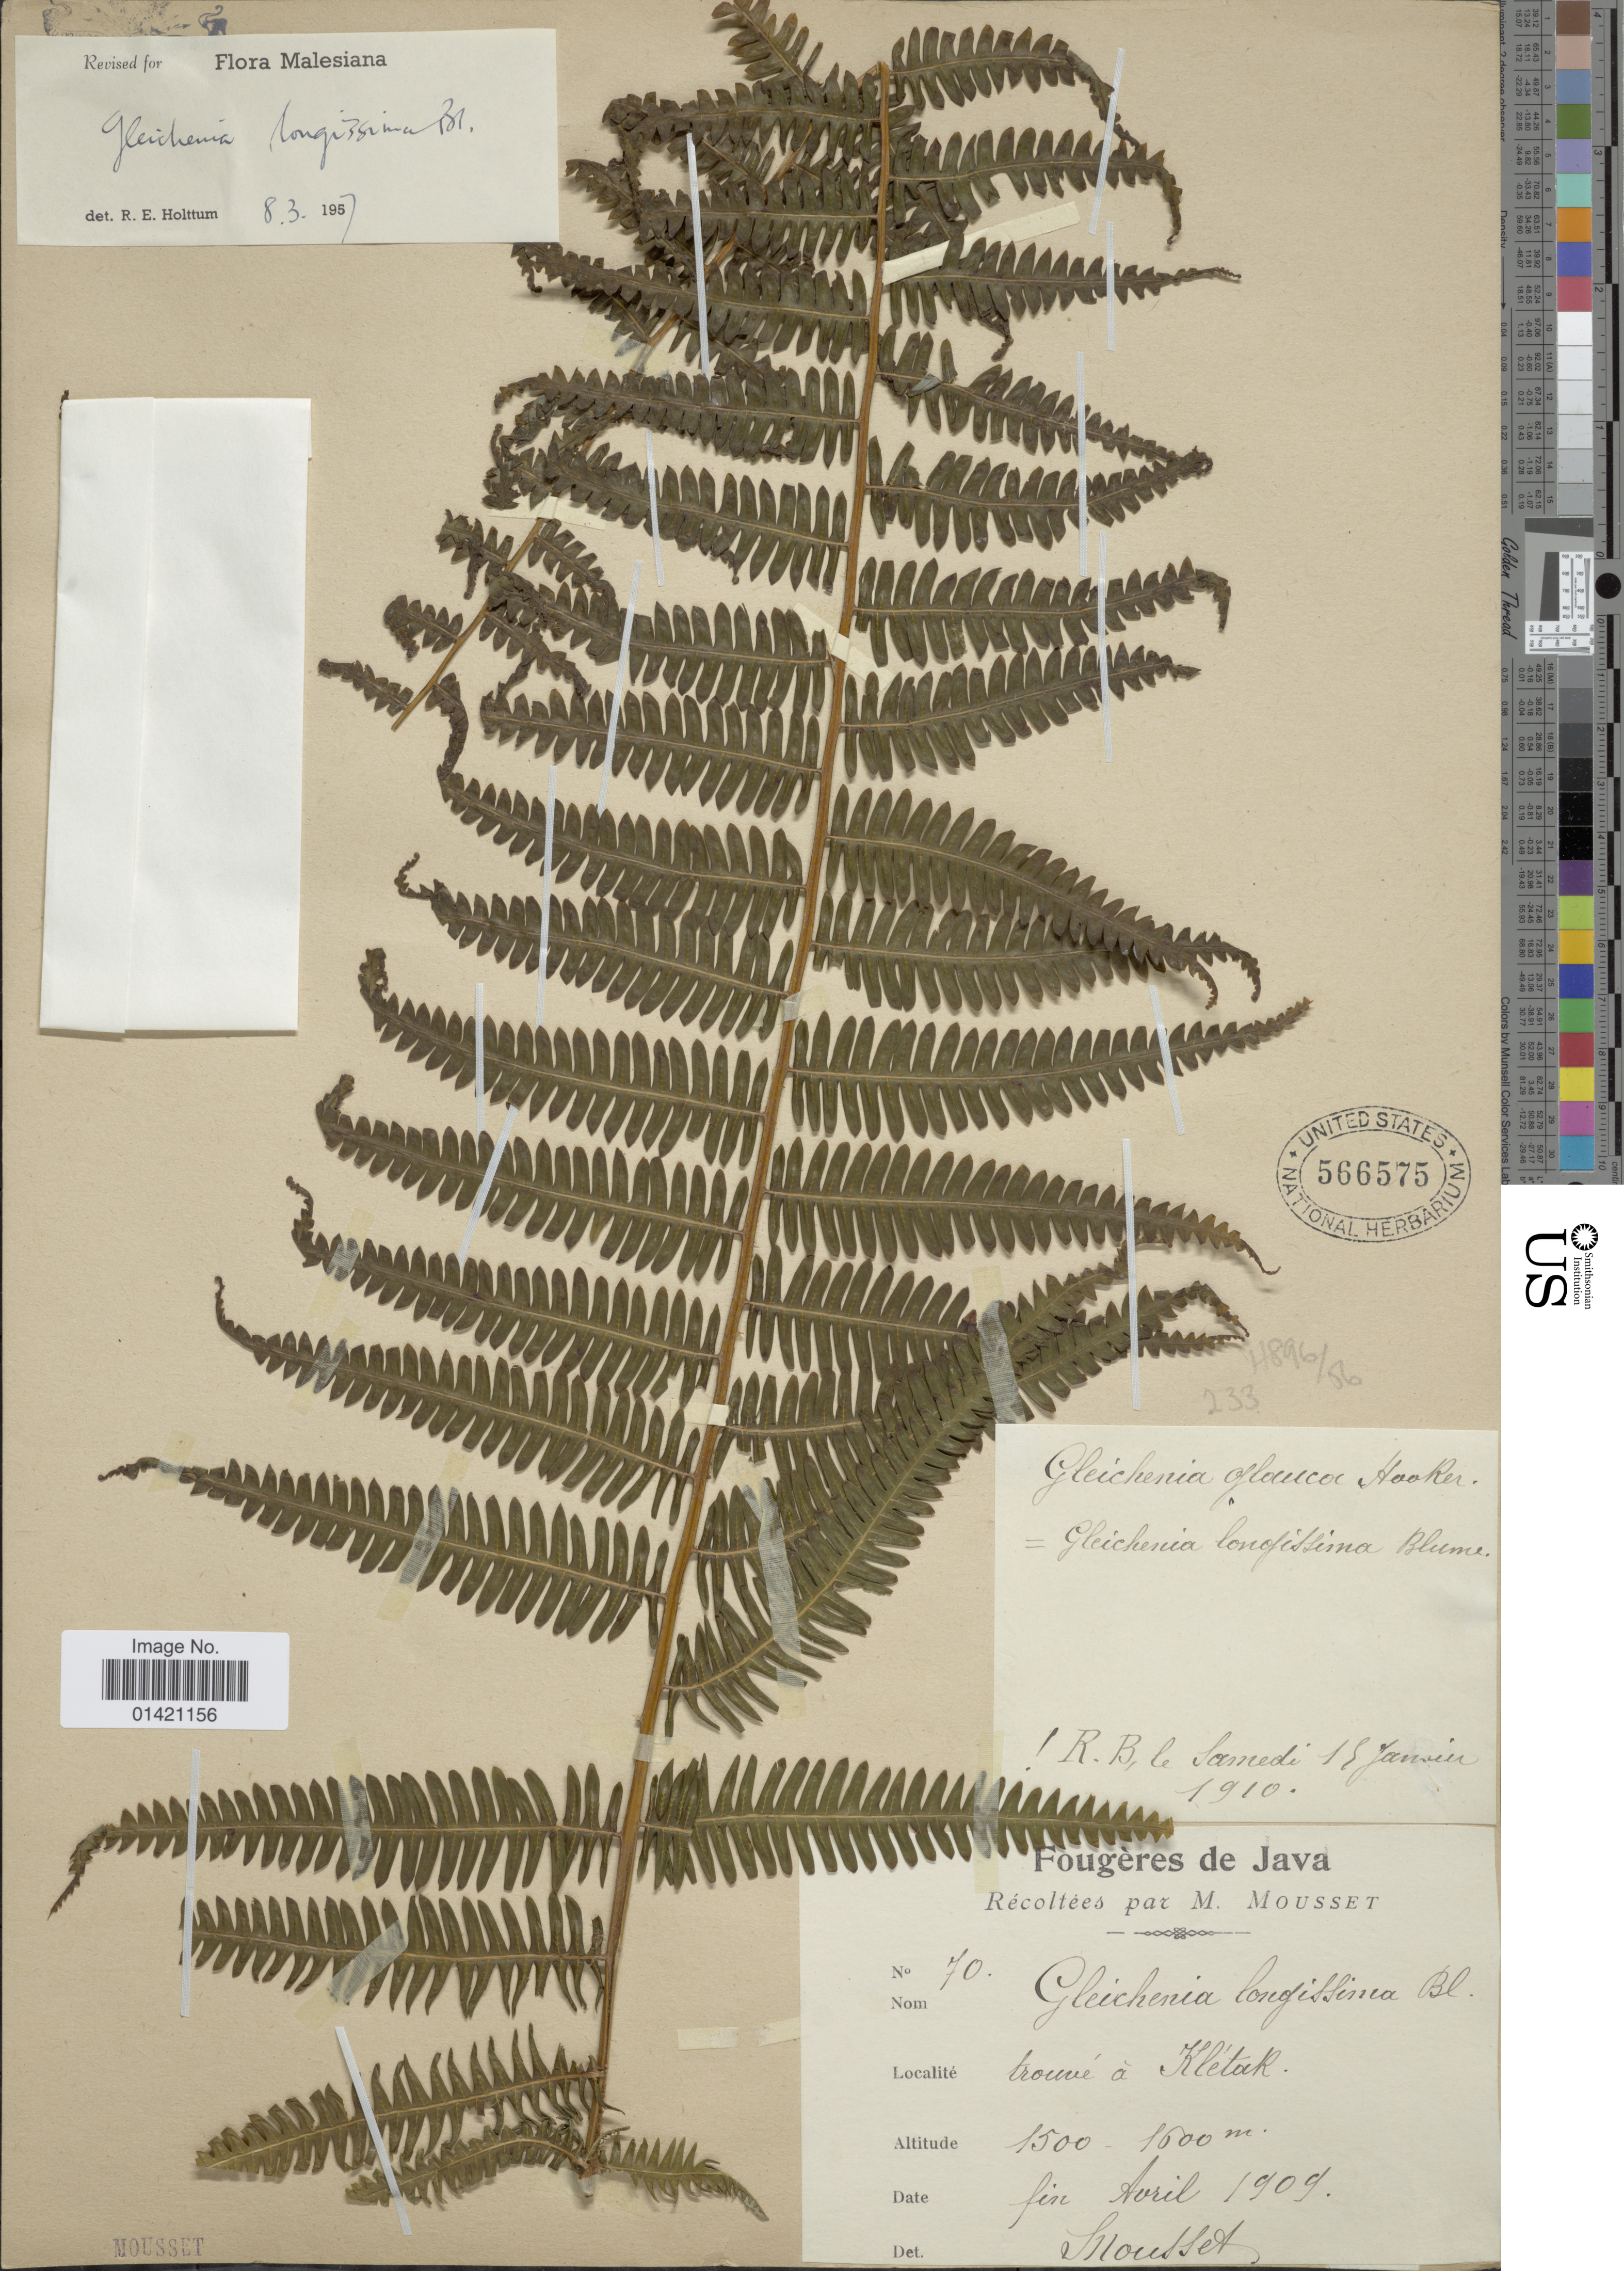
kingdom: Plantae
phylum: Tracheophyta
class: Polypodiopsida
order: Gleicheniales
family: Gleicheniaceae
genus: Diplopterygium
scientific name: Diplopterygium longissimum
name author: (Blume) Nakai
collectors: M. Mousset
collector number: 70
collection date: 1909-04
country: Indonesia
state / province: Java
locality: Kletak.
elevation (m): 1500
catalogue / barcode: US 566575